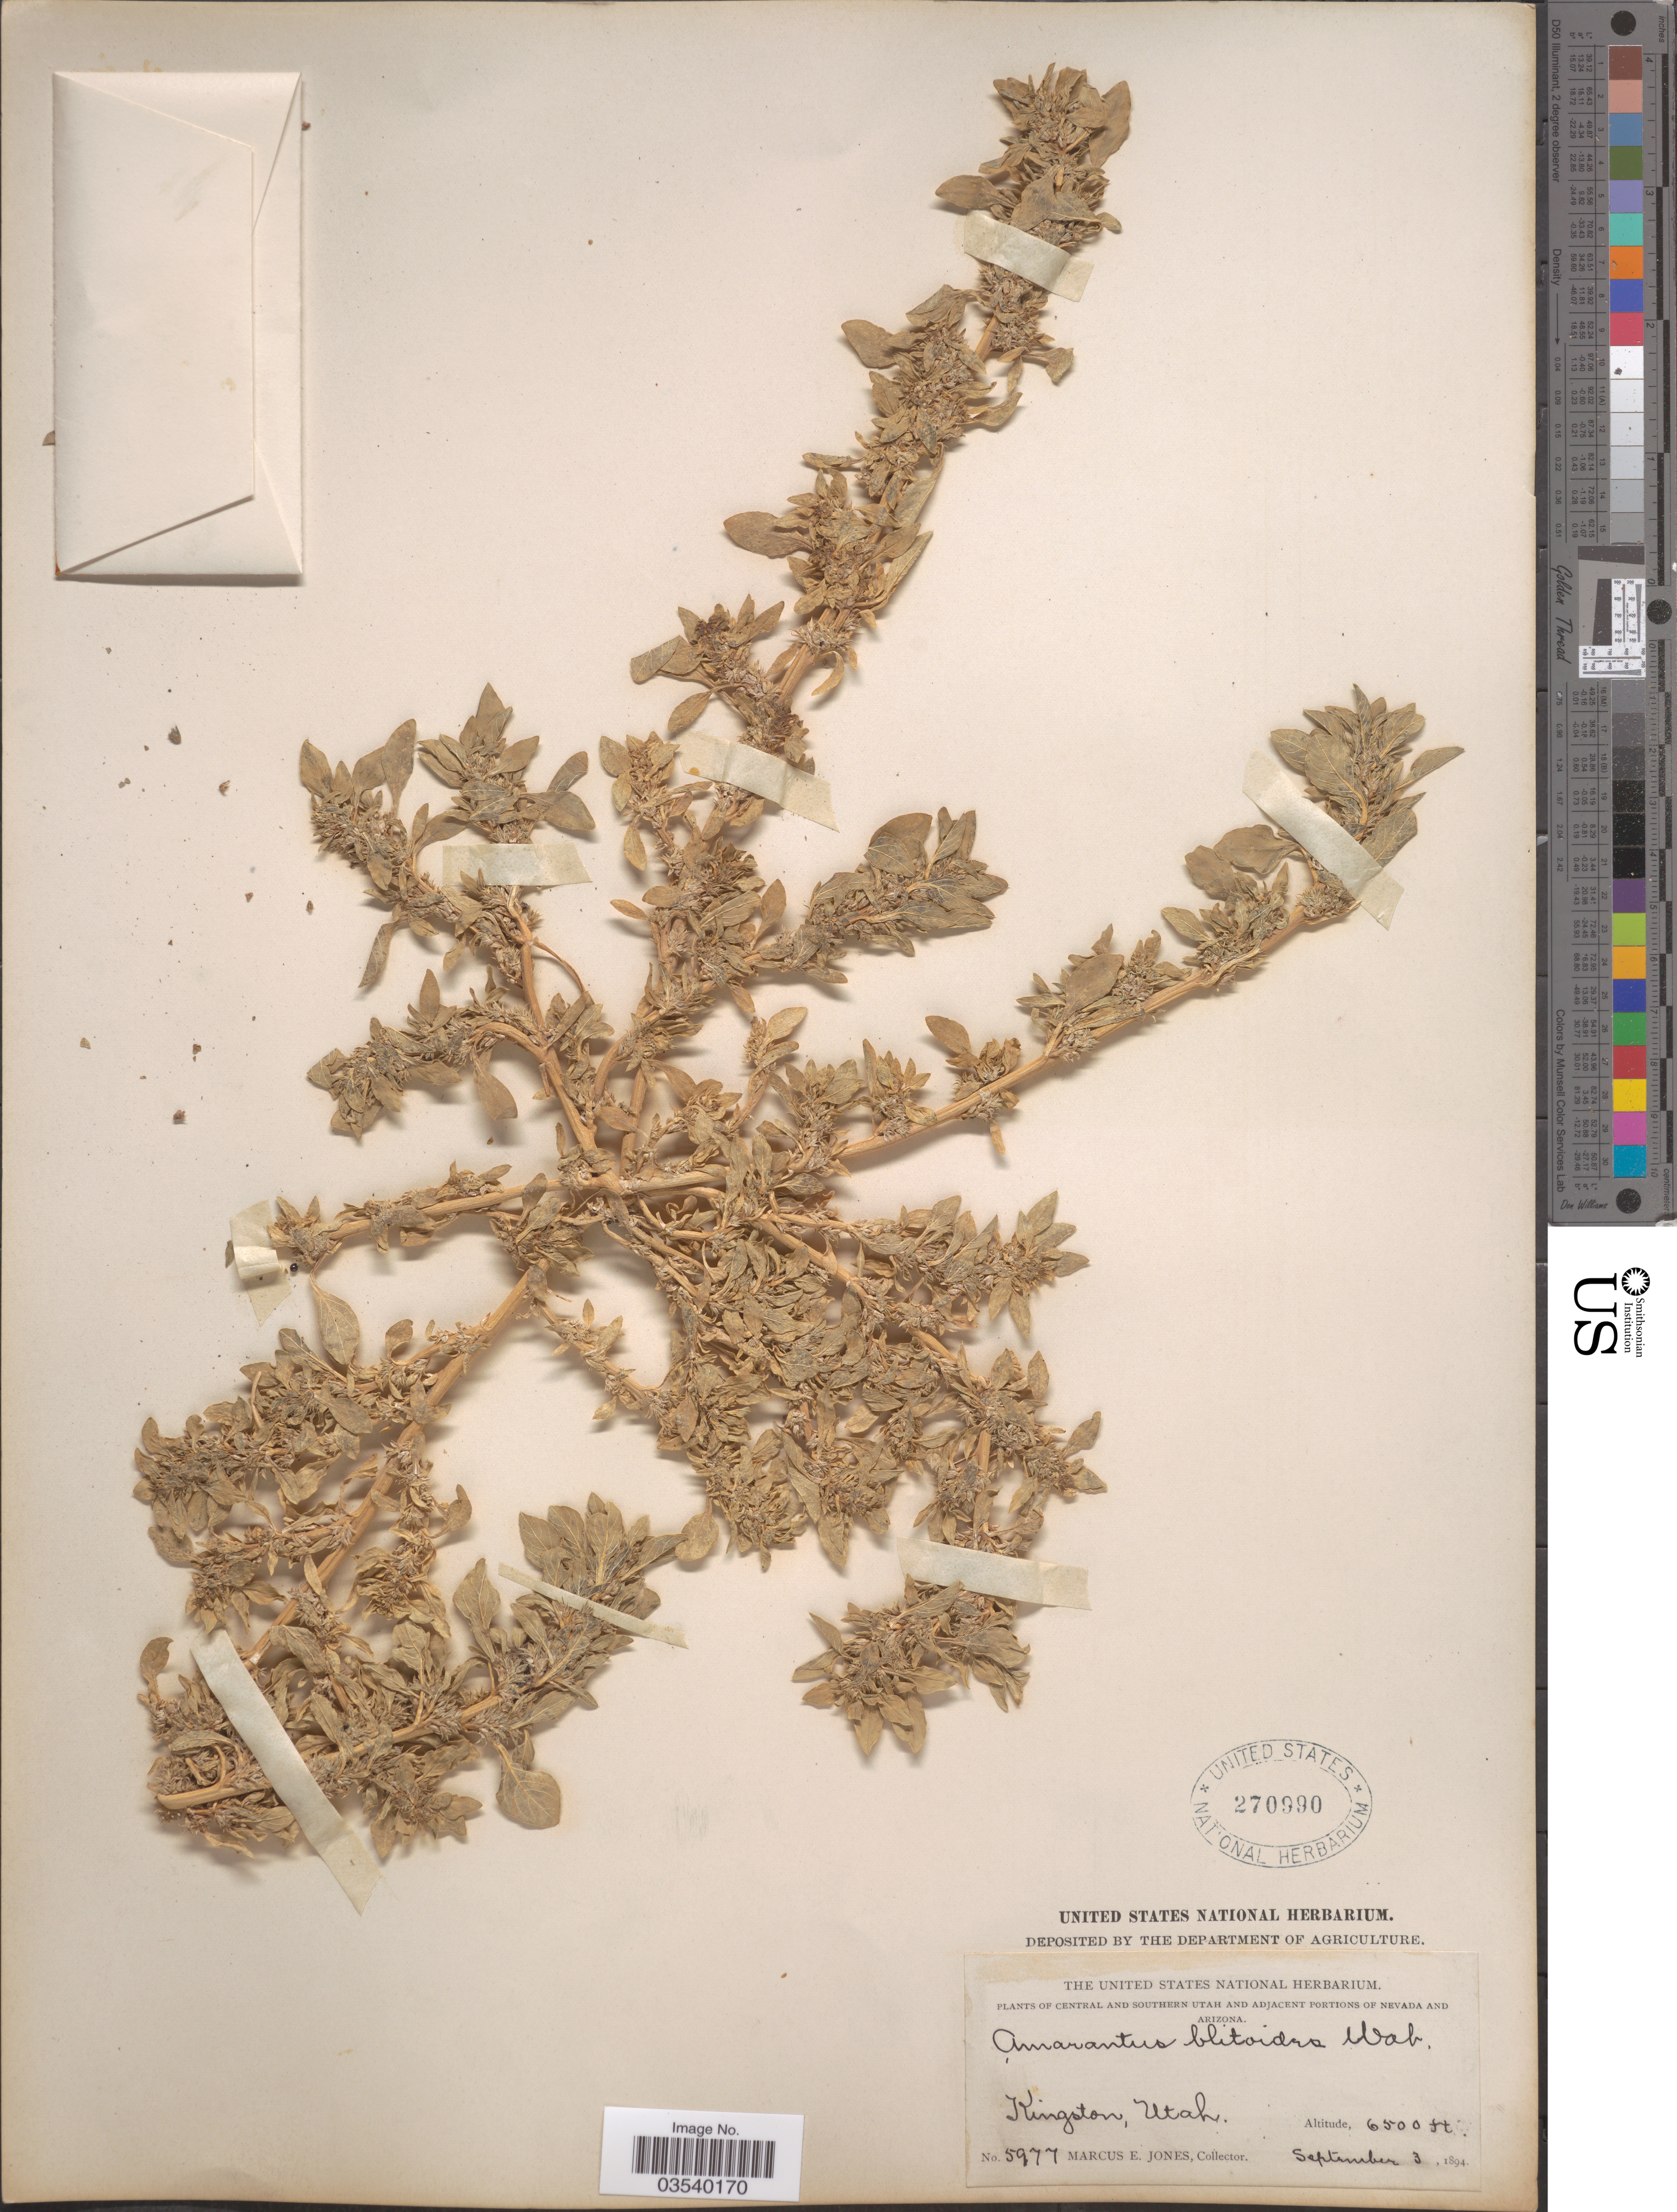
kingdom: Plantae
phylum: Tracheophyta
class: Magnoliopsida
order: Caryophyllales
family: Amaranthaceae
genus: Amaranthus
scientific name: Amaranthus blitoides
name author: S. Watson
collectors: M. E. Jones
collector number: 5977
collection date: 1894-09-03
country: United States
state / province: Utah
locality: Central and southern Utah. Kingston.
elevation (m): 1981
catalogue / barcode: US 270990